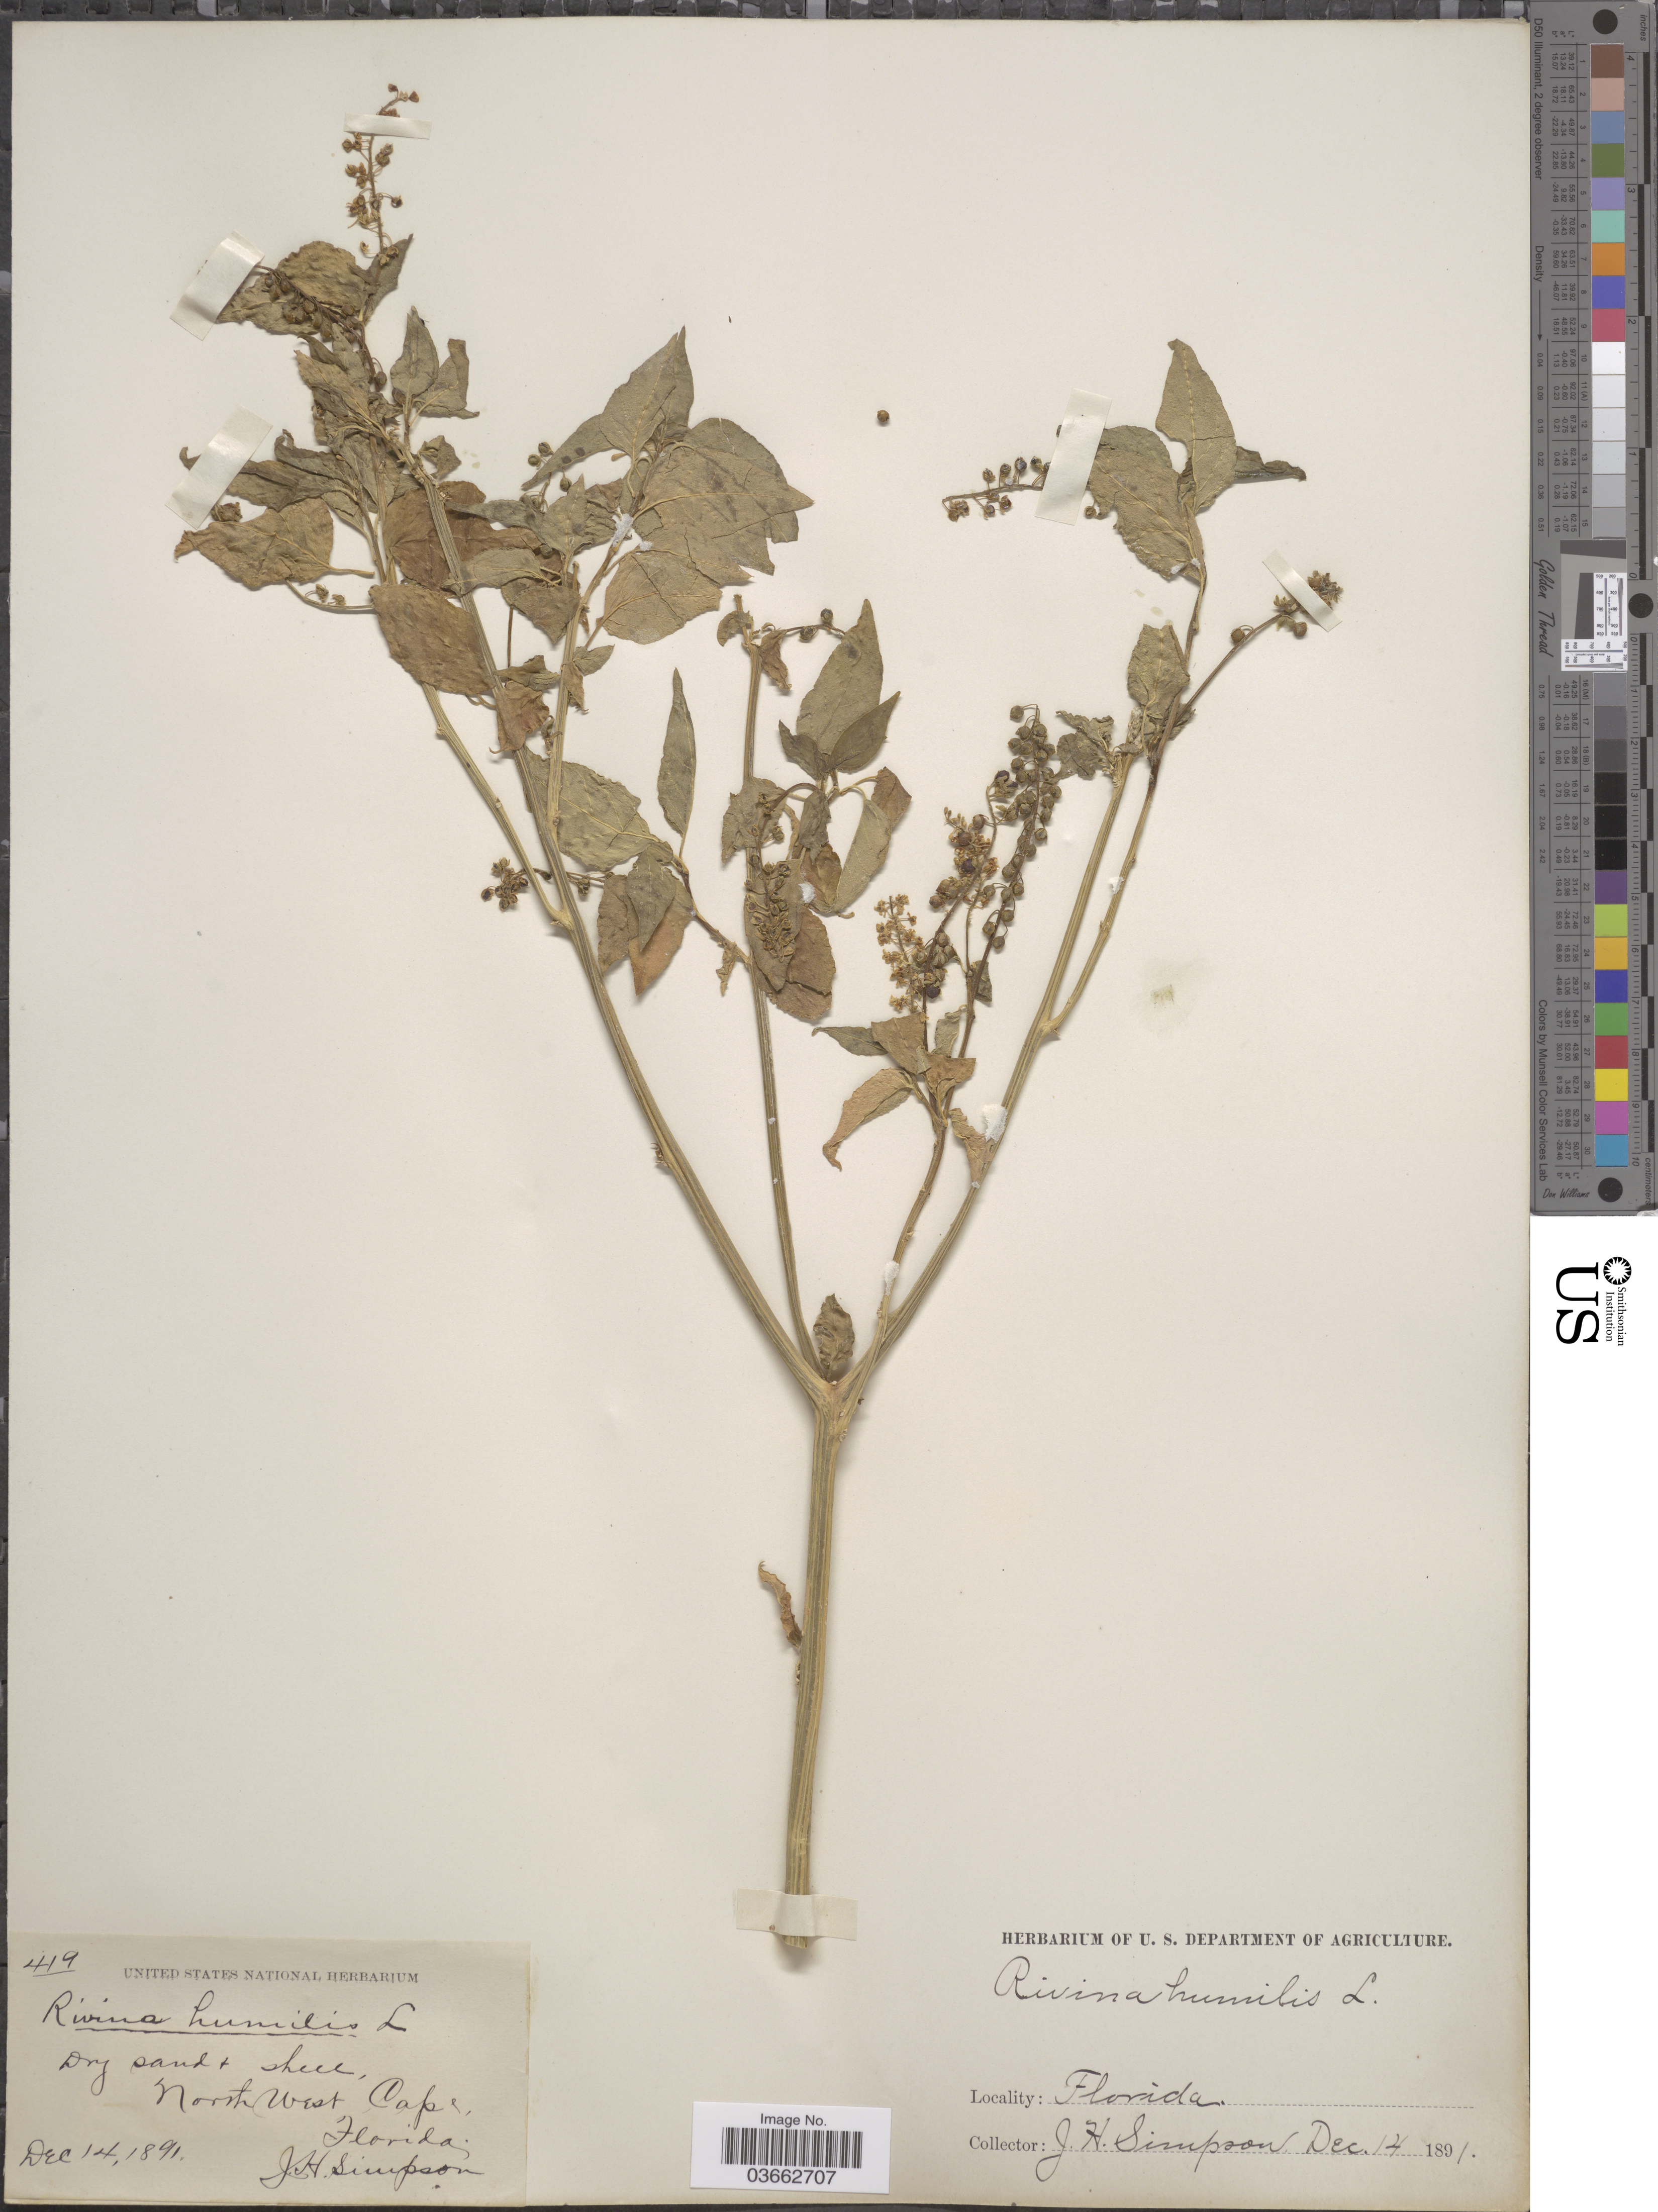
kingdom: Plantae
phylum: Tracheophyta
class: Magnoliopsida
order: Caryophyllales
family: Phytolaccaceae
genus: Rivina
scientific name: Rivina humilis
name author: L.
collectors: J. H. Simpson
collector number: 419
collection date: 1891-12-14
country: United States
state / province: Florida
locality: North West Cape.